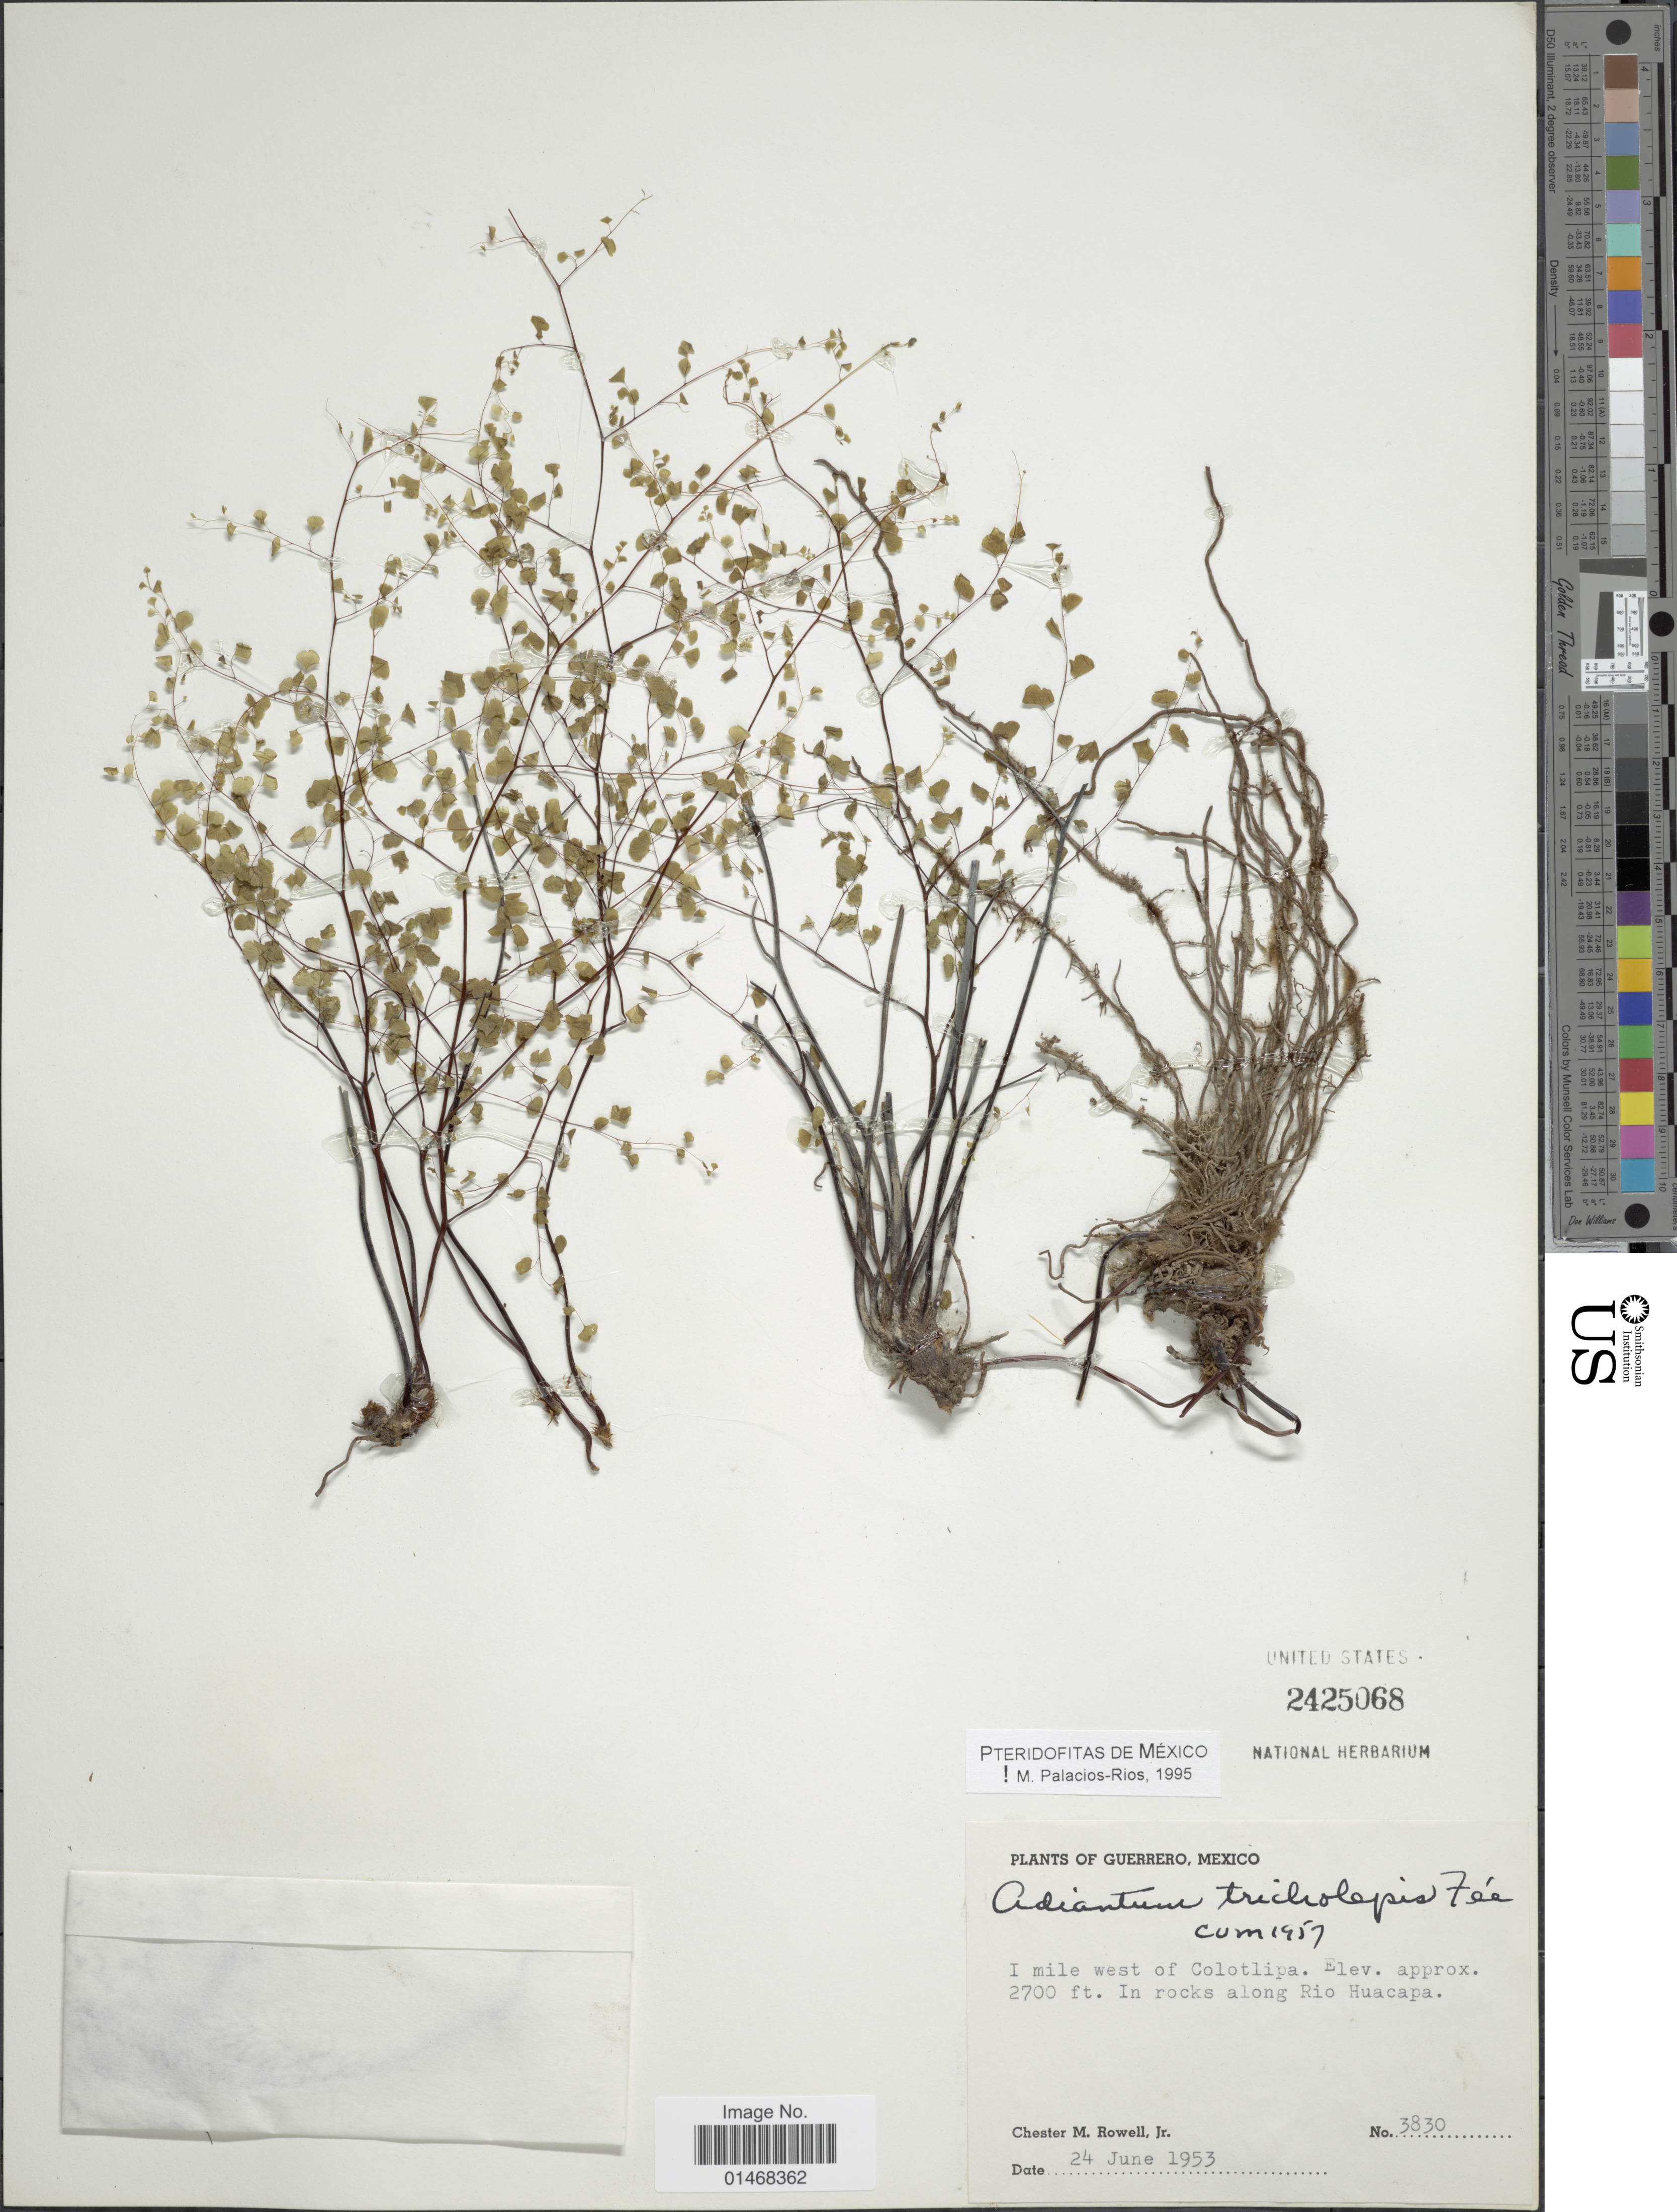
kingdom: Plantae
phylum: Tracheophyta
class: Polypodiopsida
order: Polypodiales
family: Pteridaceae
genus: Adiantum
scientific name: Adiantum tricholepis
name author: Fée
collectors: C. M. Rowell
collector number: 3830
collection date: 1953-06-24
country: Mexico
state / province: Guerrero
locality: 1 mile west of Colotlipa, In rocks along Rio HUacapa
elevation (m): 823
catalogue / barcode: US 2425068